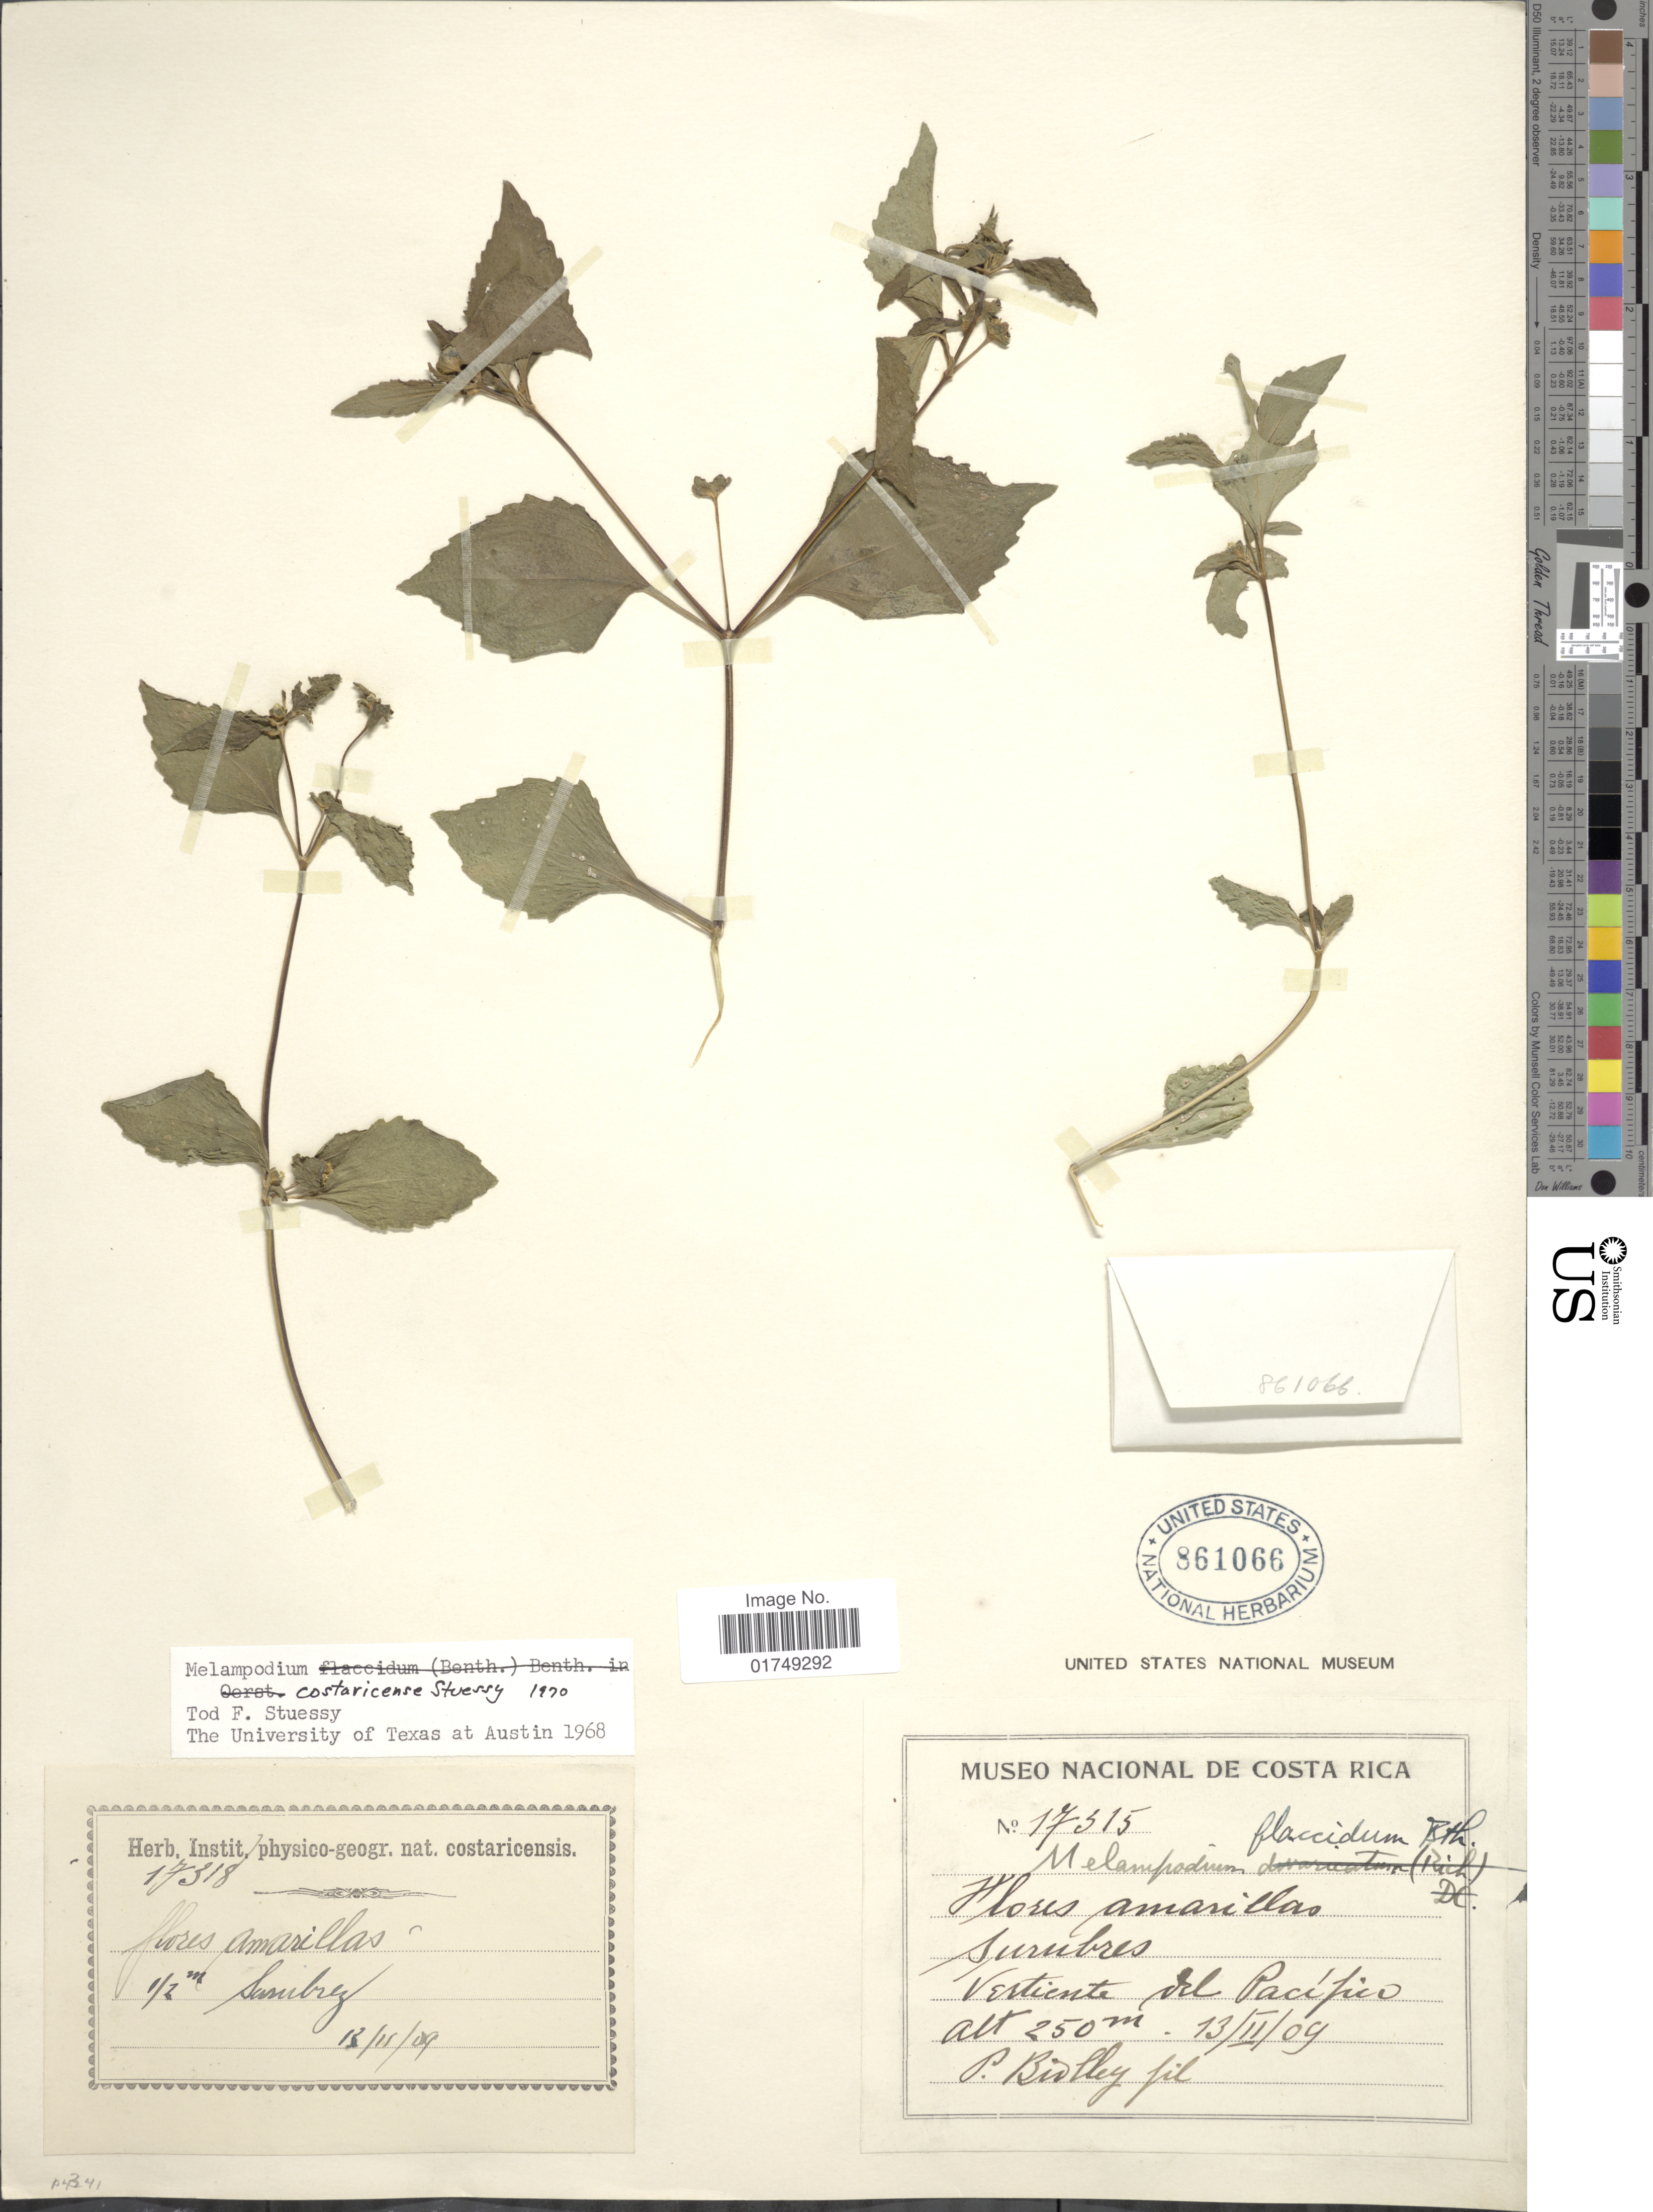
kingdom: Plantae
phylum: Tracheophyta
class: Magnoliopsida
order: Asterales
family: Asteraceae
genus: Melampodium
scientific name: Melampodium costaricense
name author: Stuessy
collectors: P. Biolley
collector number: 17515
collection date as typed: Transcribed d/m/y: 13/2/09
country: Costa Rica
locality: Surubres, Vertiente del Pacifico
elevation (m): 250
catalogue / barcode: US 861066